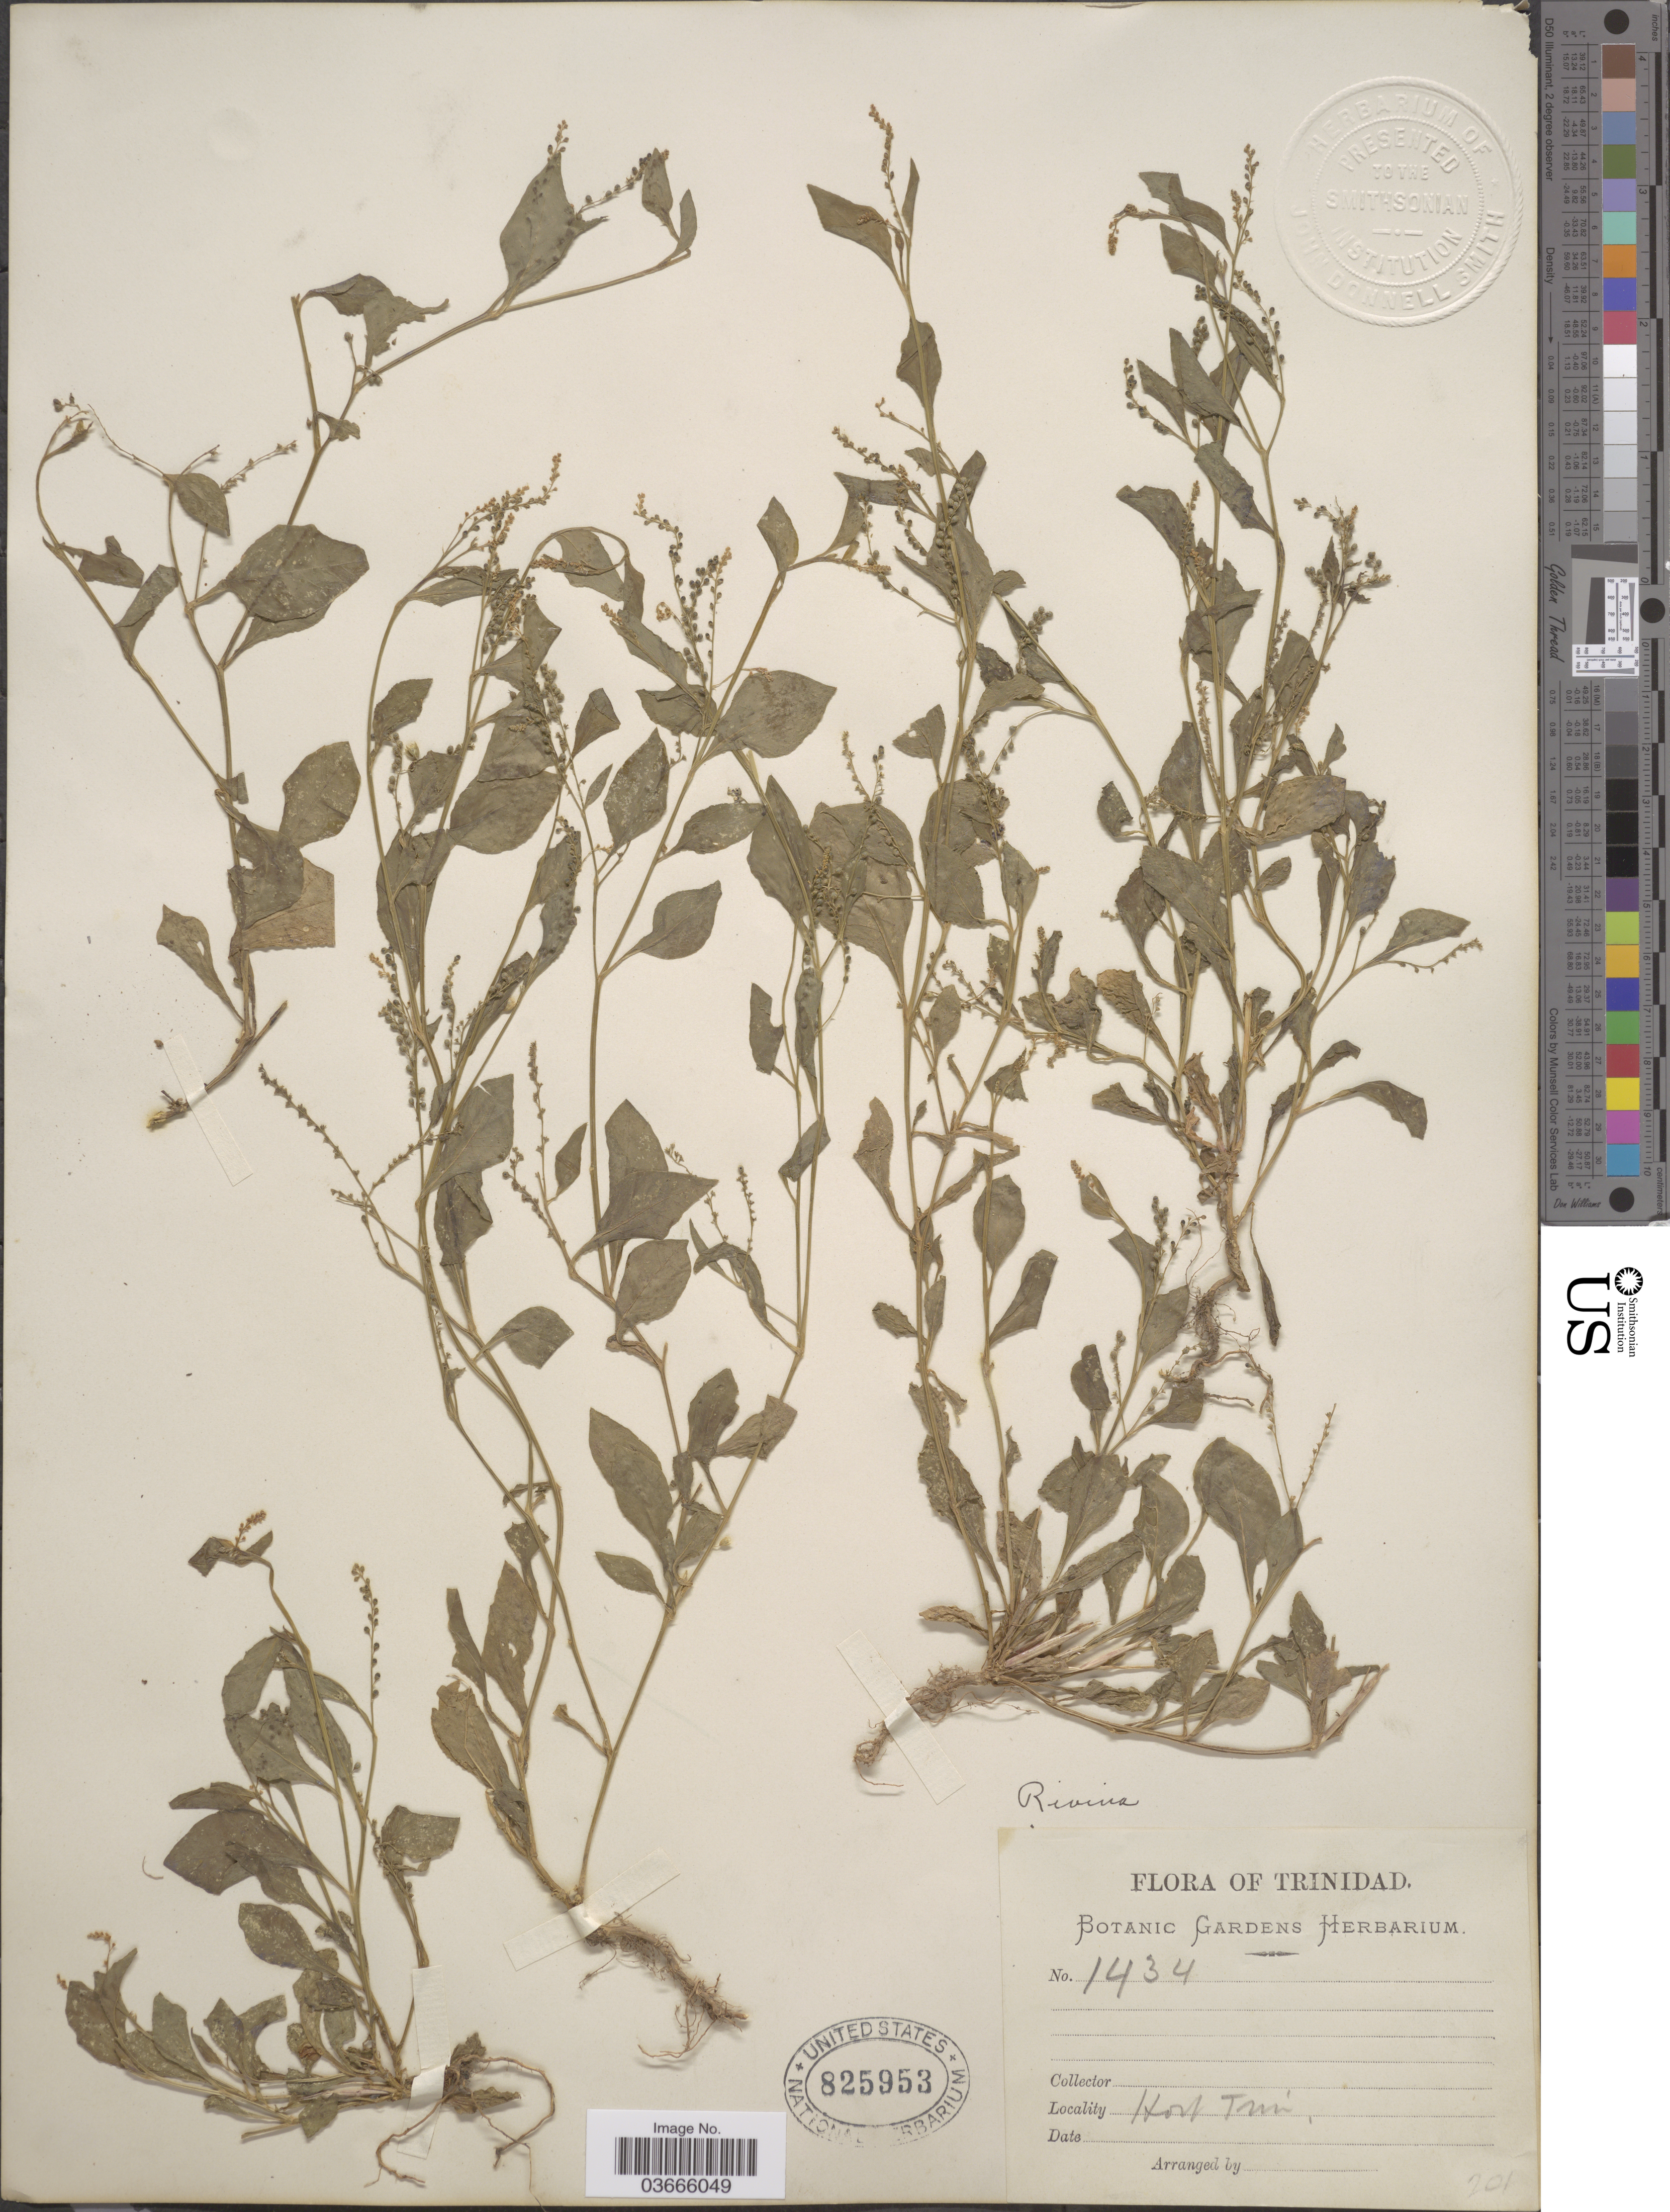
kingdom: Plantae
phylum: Tracheophyta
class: Magnoliopsida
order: Caryophyllales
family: Microteaceae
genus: Microtea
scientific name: Microtea debilis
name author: Sw.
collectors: ex herb. Botanic Gardens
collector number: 1434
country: Trinidad and Tobago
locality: Trinidad. Hort Trin.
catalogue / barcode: US 825953